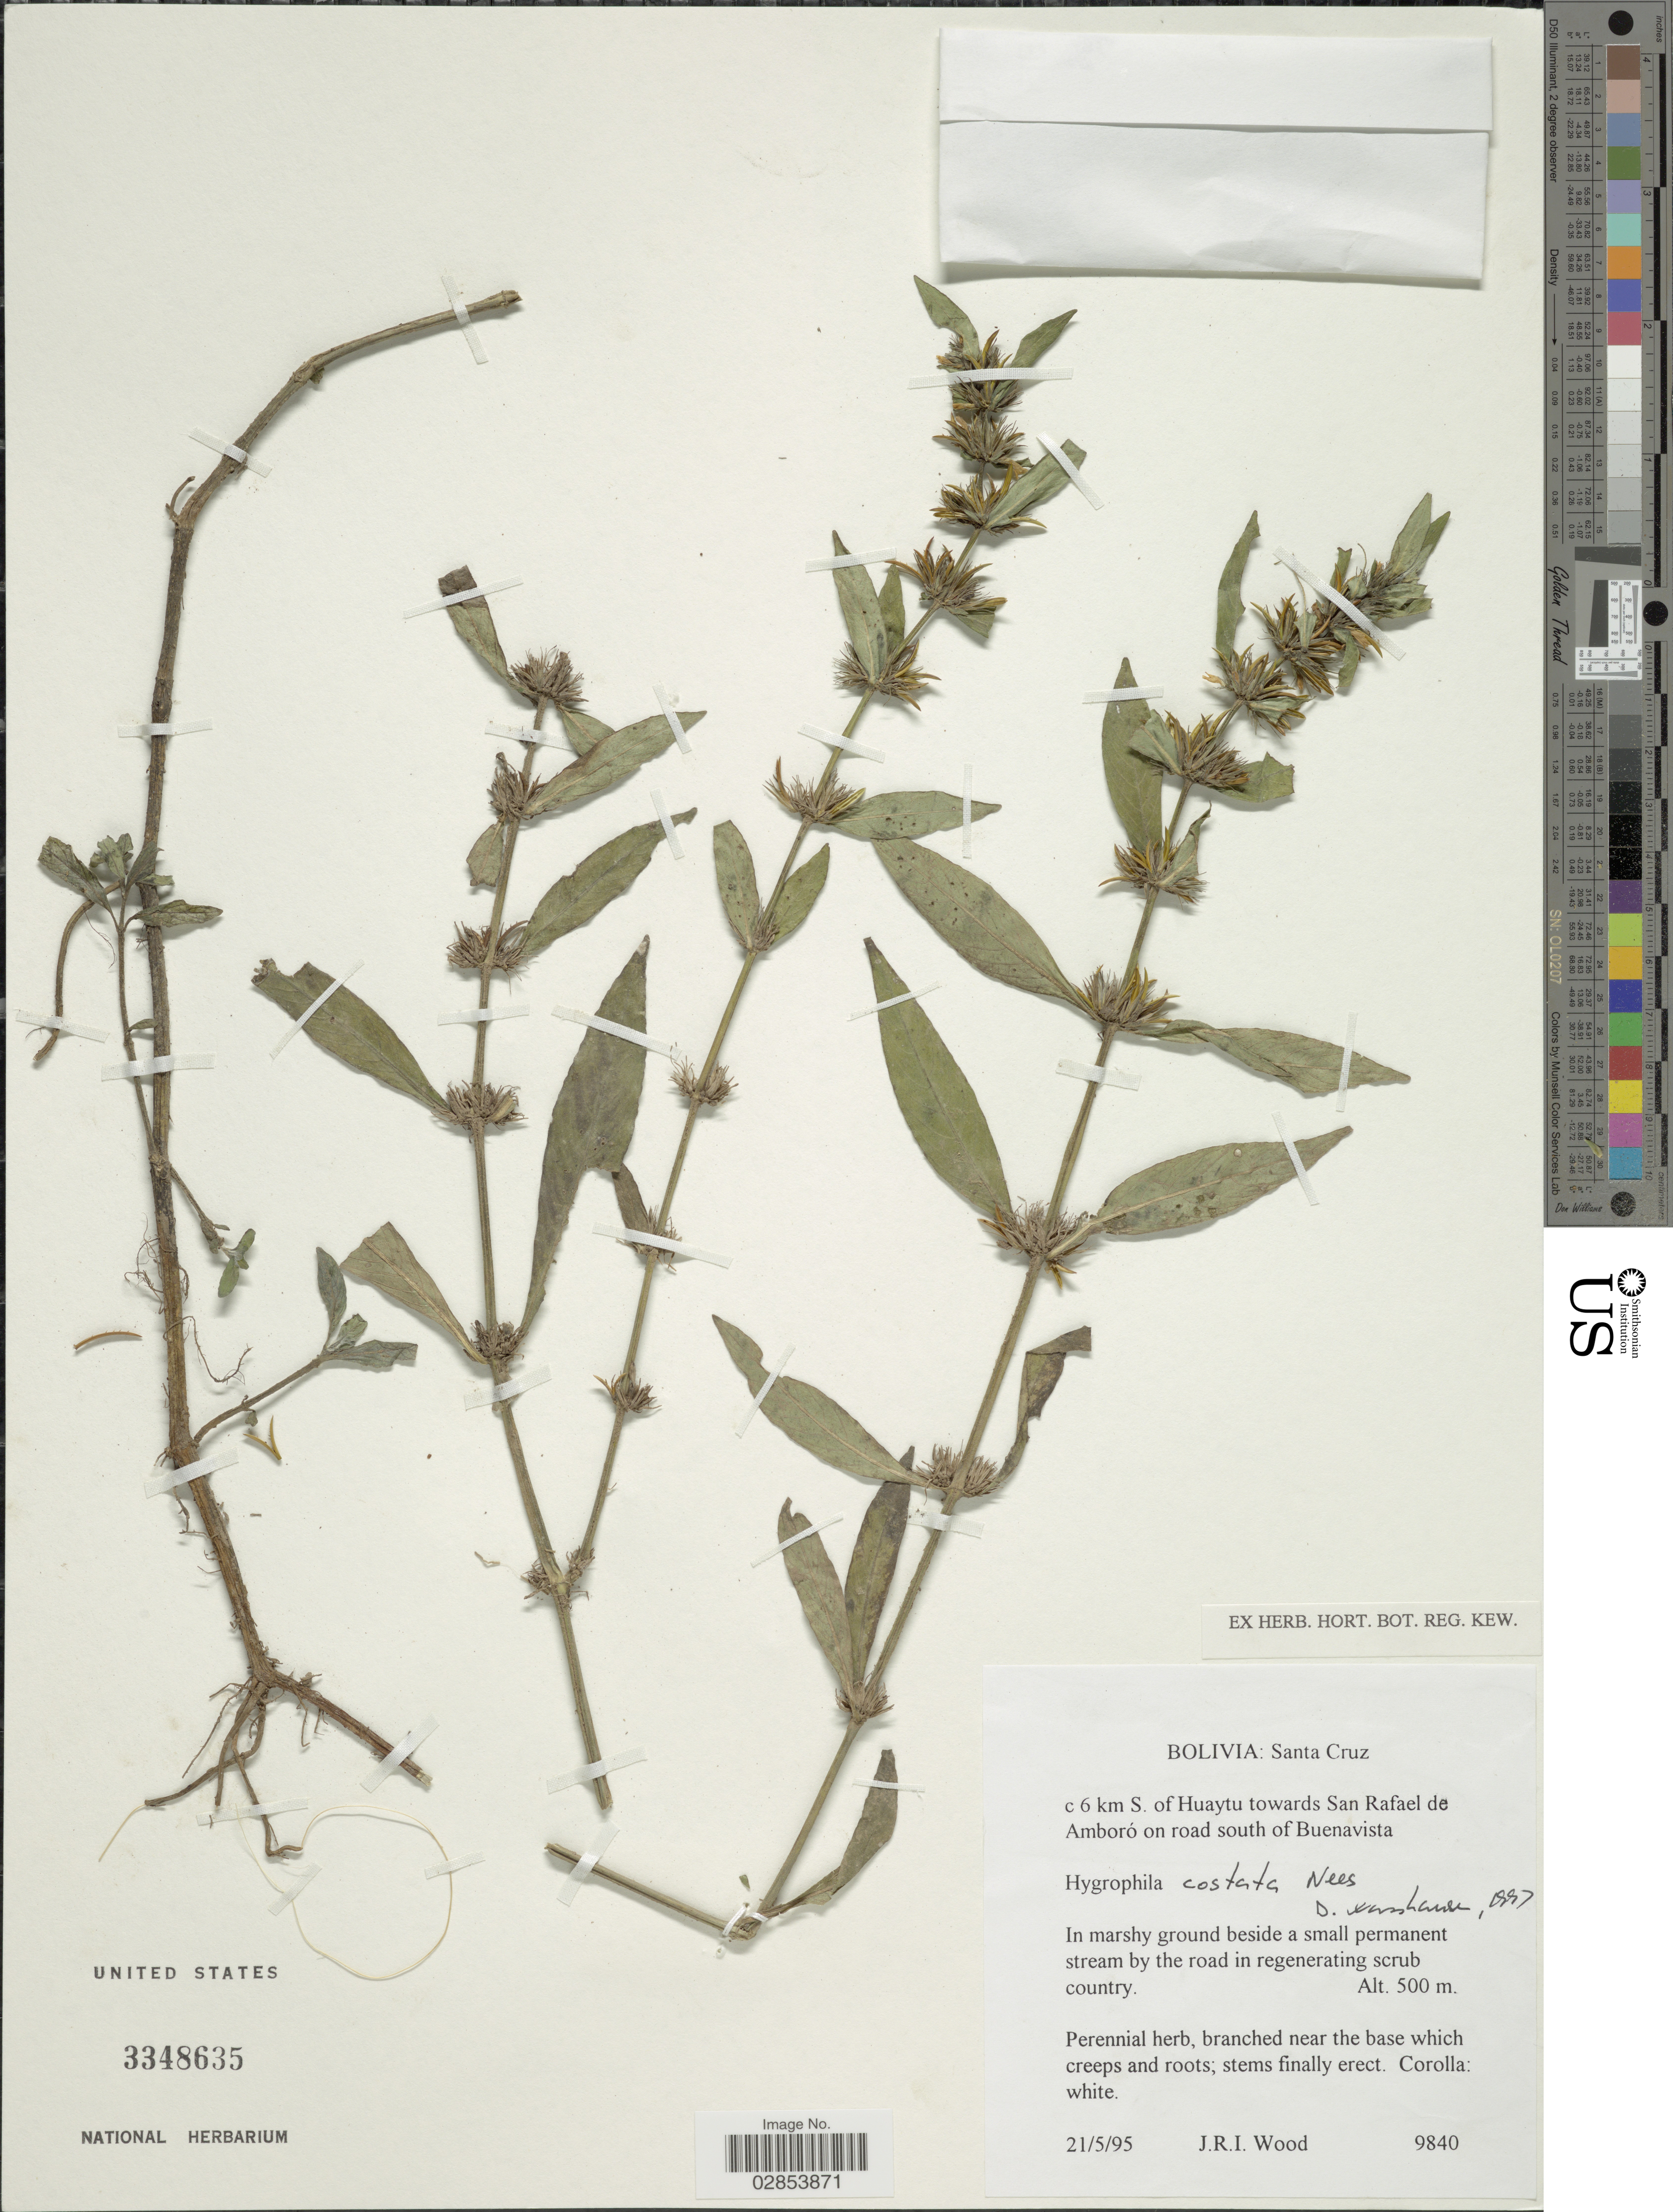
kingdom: Plantae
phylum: Tracheophyta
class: Magnoliopsida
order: Lamiales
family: Acanthaceae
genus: Hygrophila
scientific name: Hygrophila costata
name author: Nees & T. Nees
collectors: J. R. I. Wood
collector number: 9840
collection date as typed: Transcribed d/m/y: 21/5/95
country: Bolivia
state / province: Santa Cruz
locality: C 6 km S. of Huaytu towards San Rafael de Amboró on road south of Buenavista.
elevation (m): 500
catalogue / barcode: US 3348635